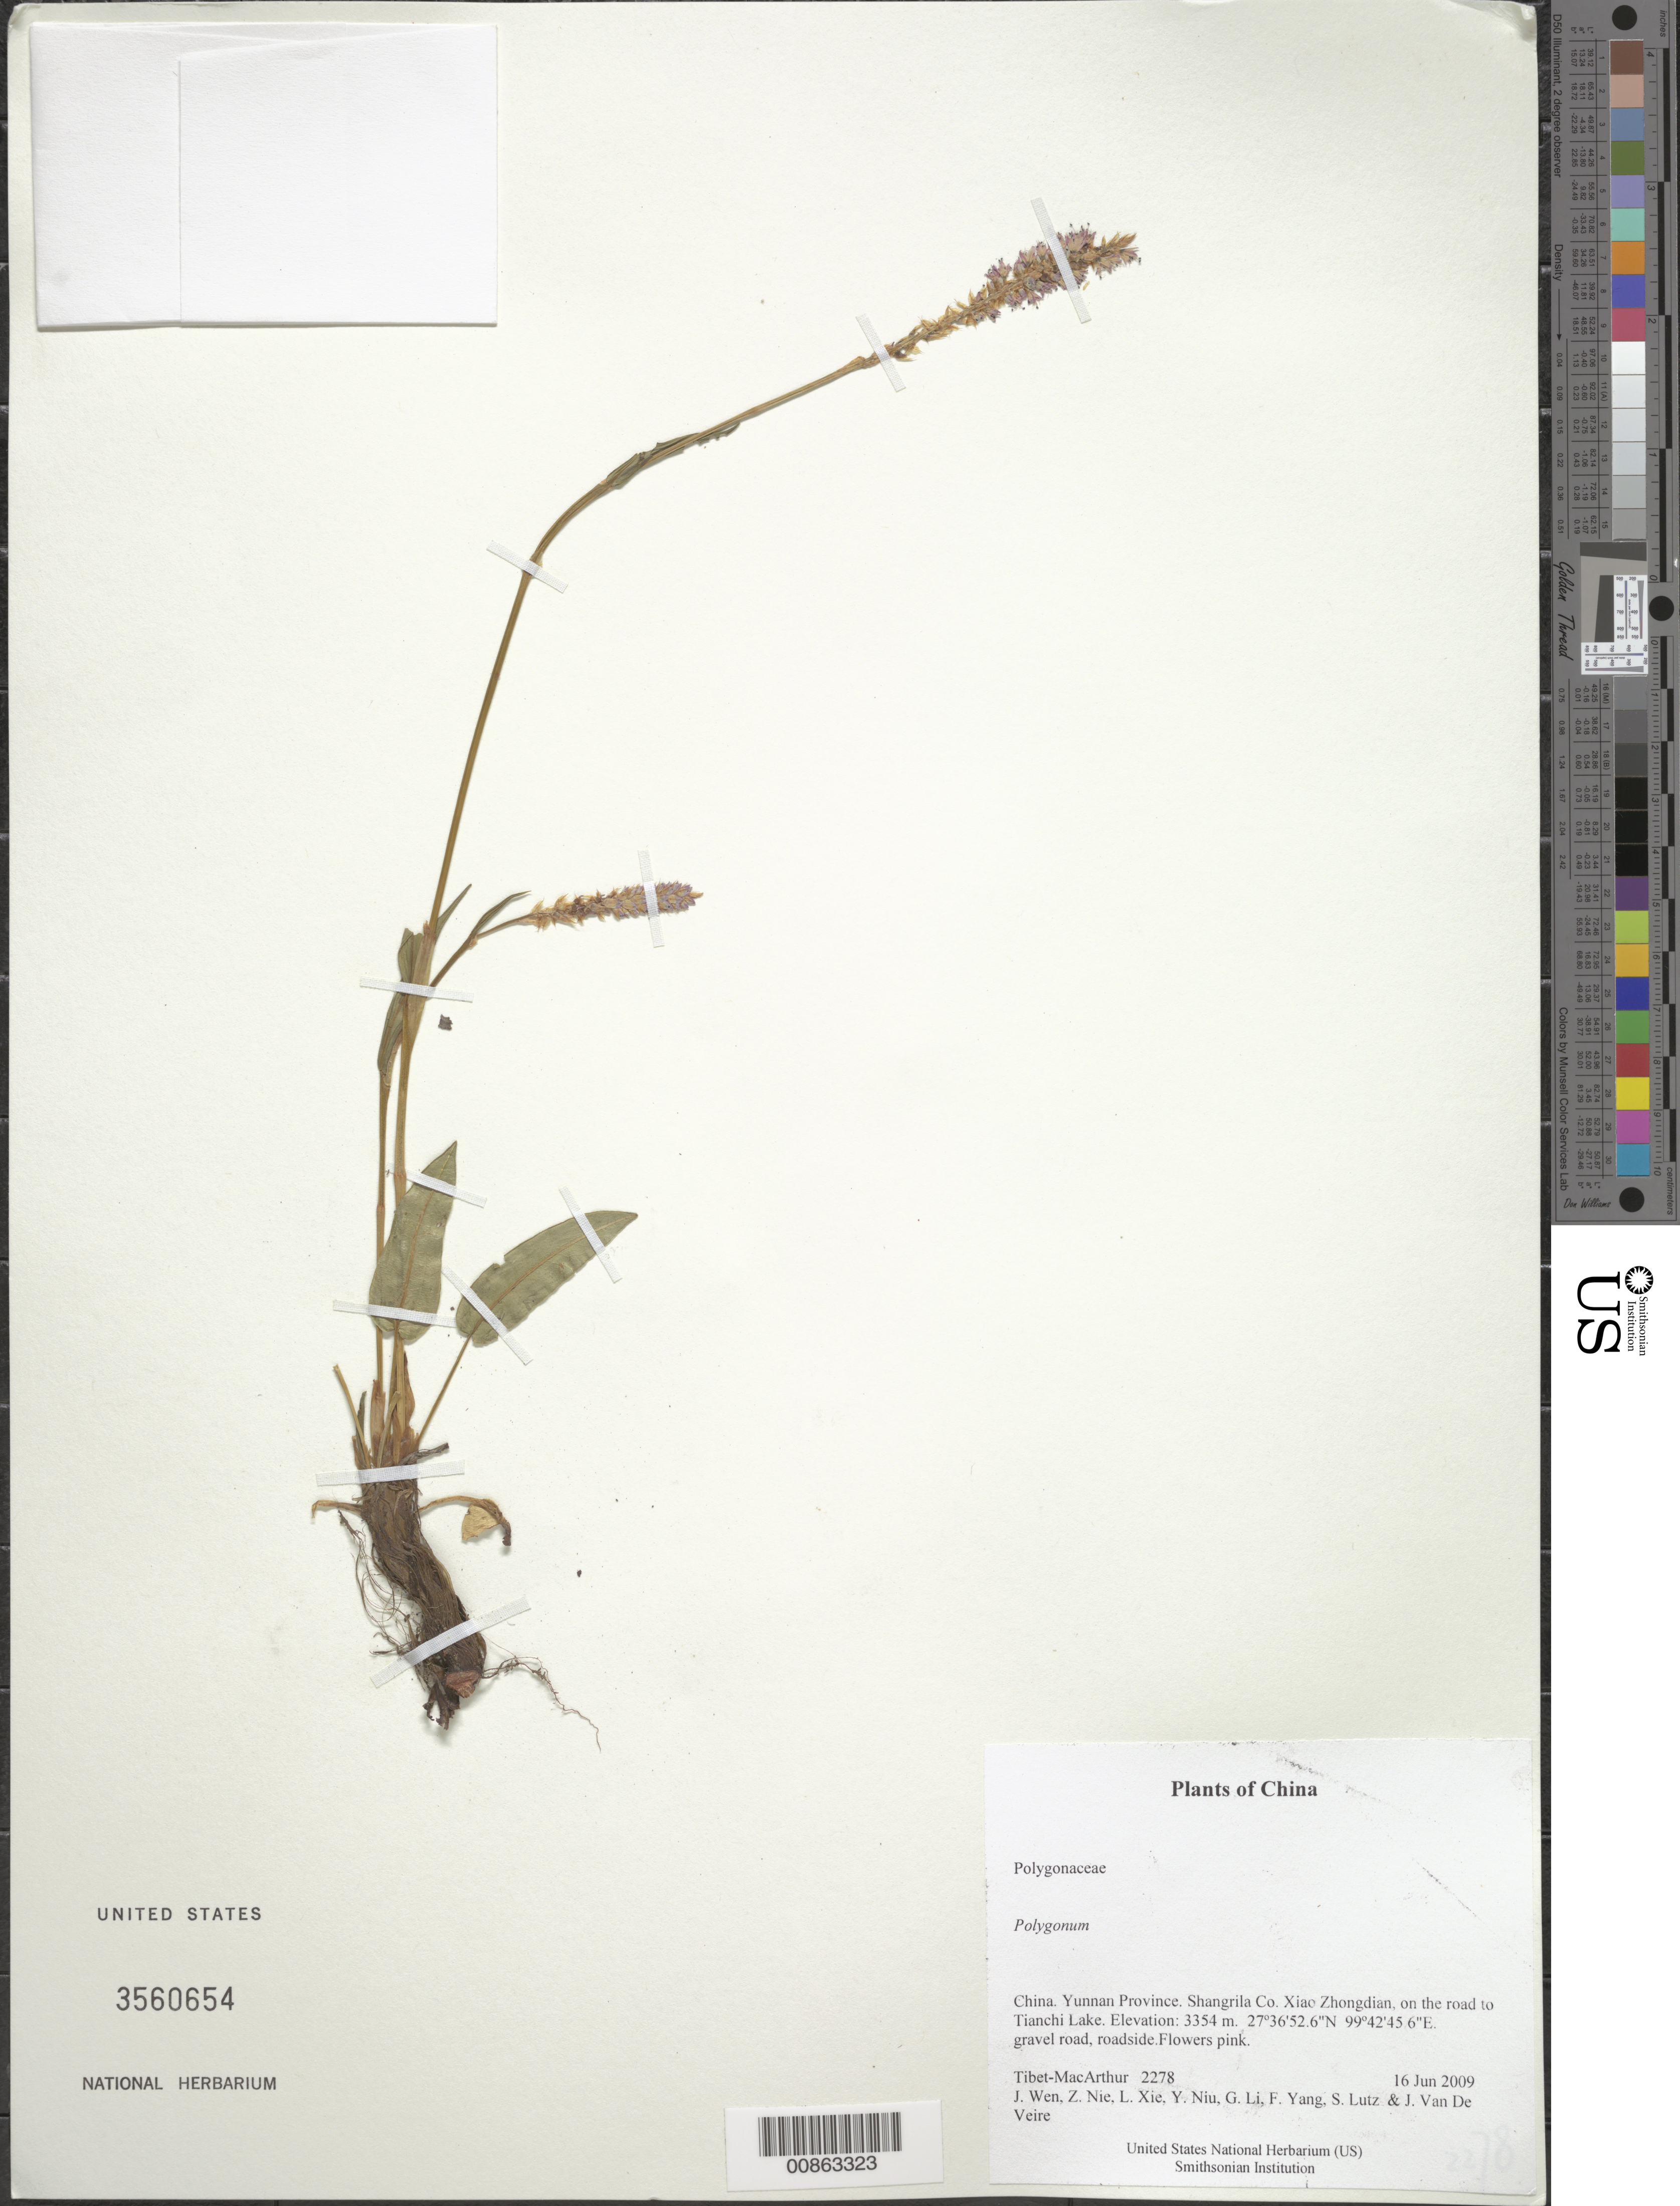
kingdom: Plantae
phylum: Tracheophyta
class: Magnoliopsida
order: Caryophyllales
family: Polygonaceae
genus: Bistorta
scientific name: Bistorta vivipara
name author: (L.) Delarbre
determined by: Strong, Mark T., (BOT), Smithsonian Institution - National Museum of Natural History (UNITED STATES)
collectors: Tibet-MacArthur, J. Wen, Z. Nie, L. Xie & et al.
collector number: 2278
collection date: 2009-06-16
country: China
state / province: Yunnan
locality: Yunnan Province. Shangrila Co. Xiao Zhongdian, on the road to Tianchi Lake.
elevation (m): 3354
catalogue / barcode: US 3560654